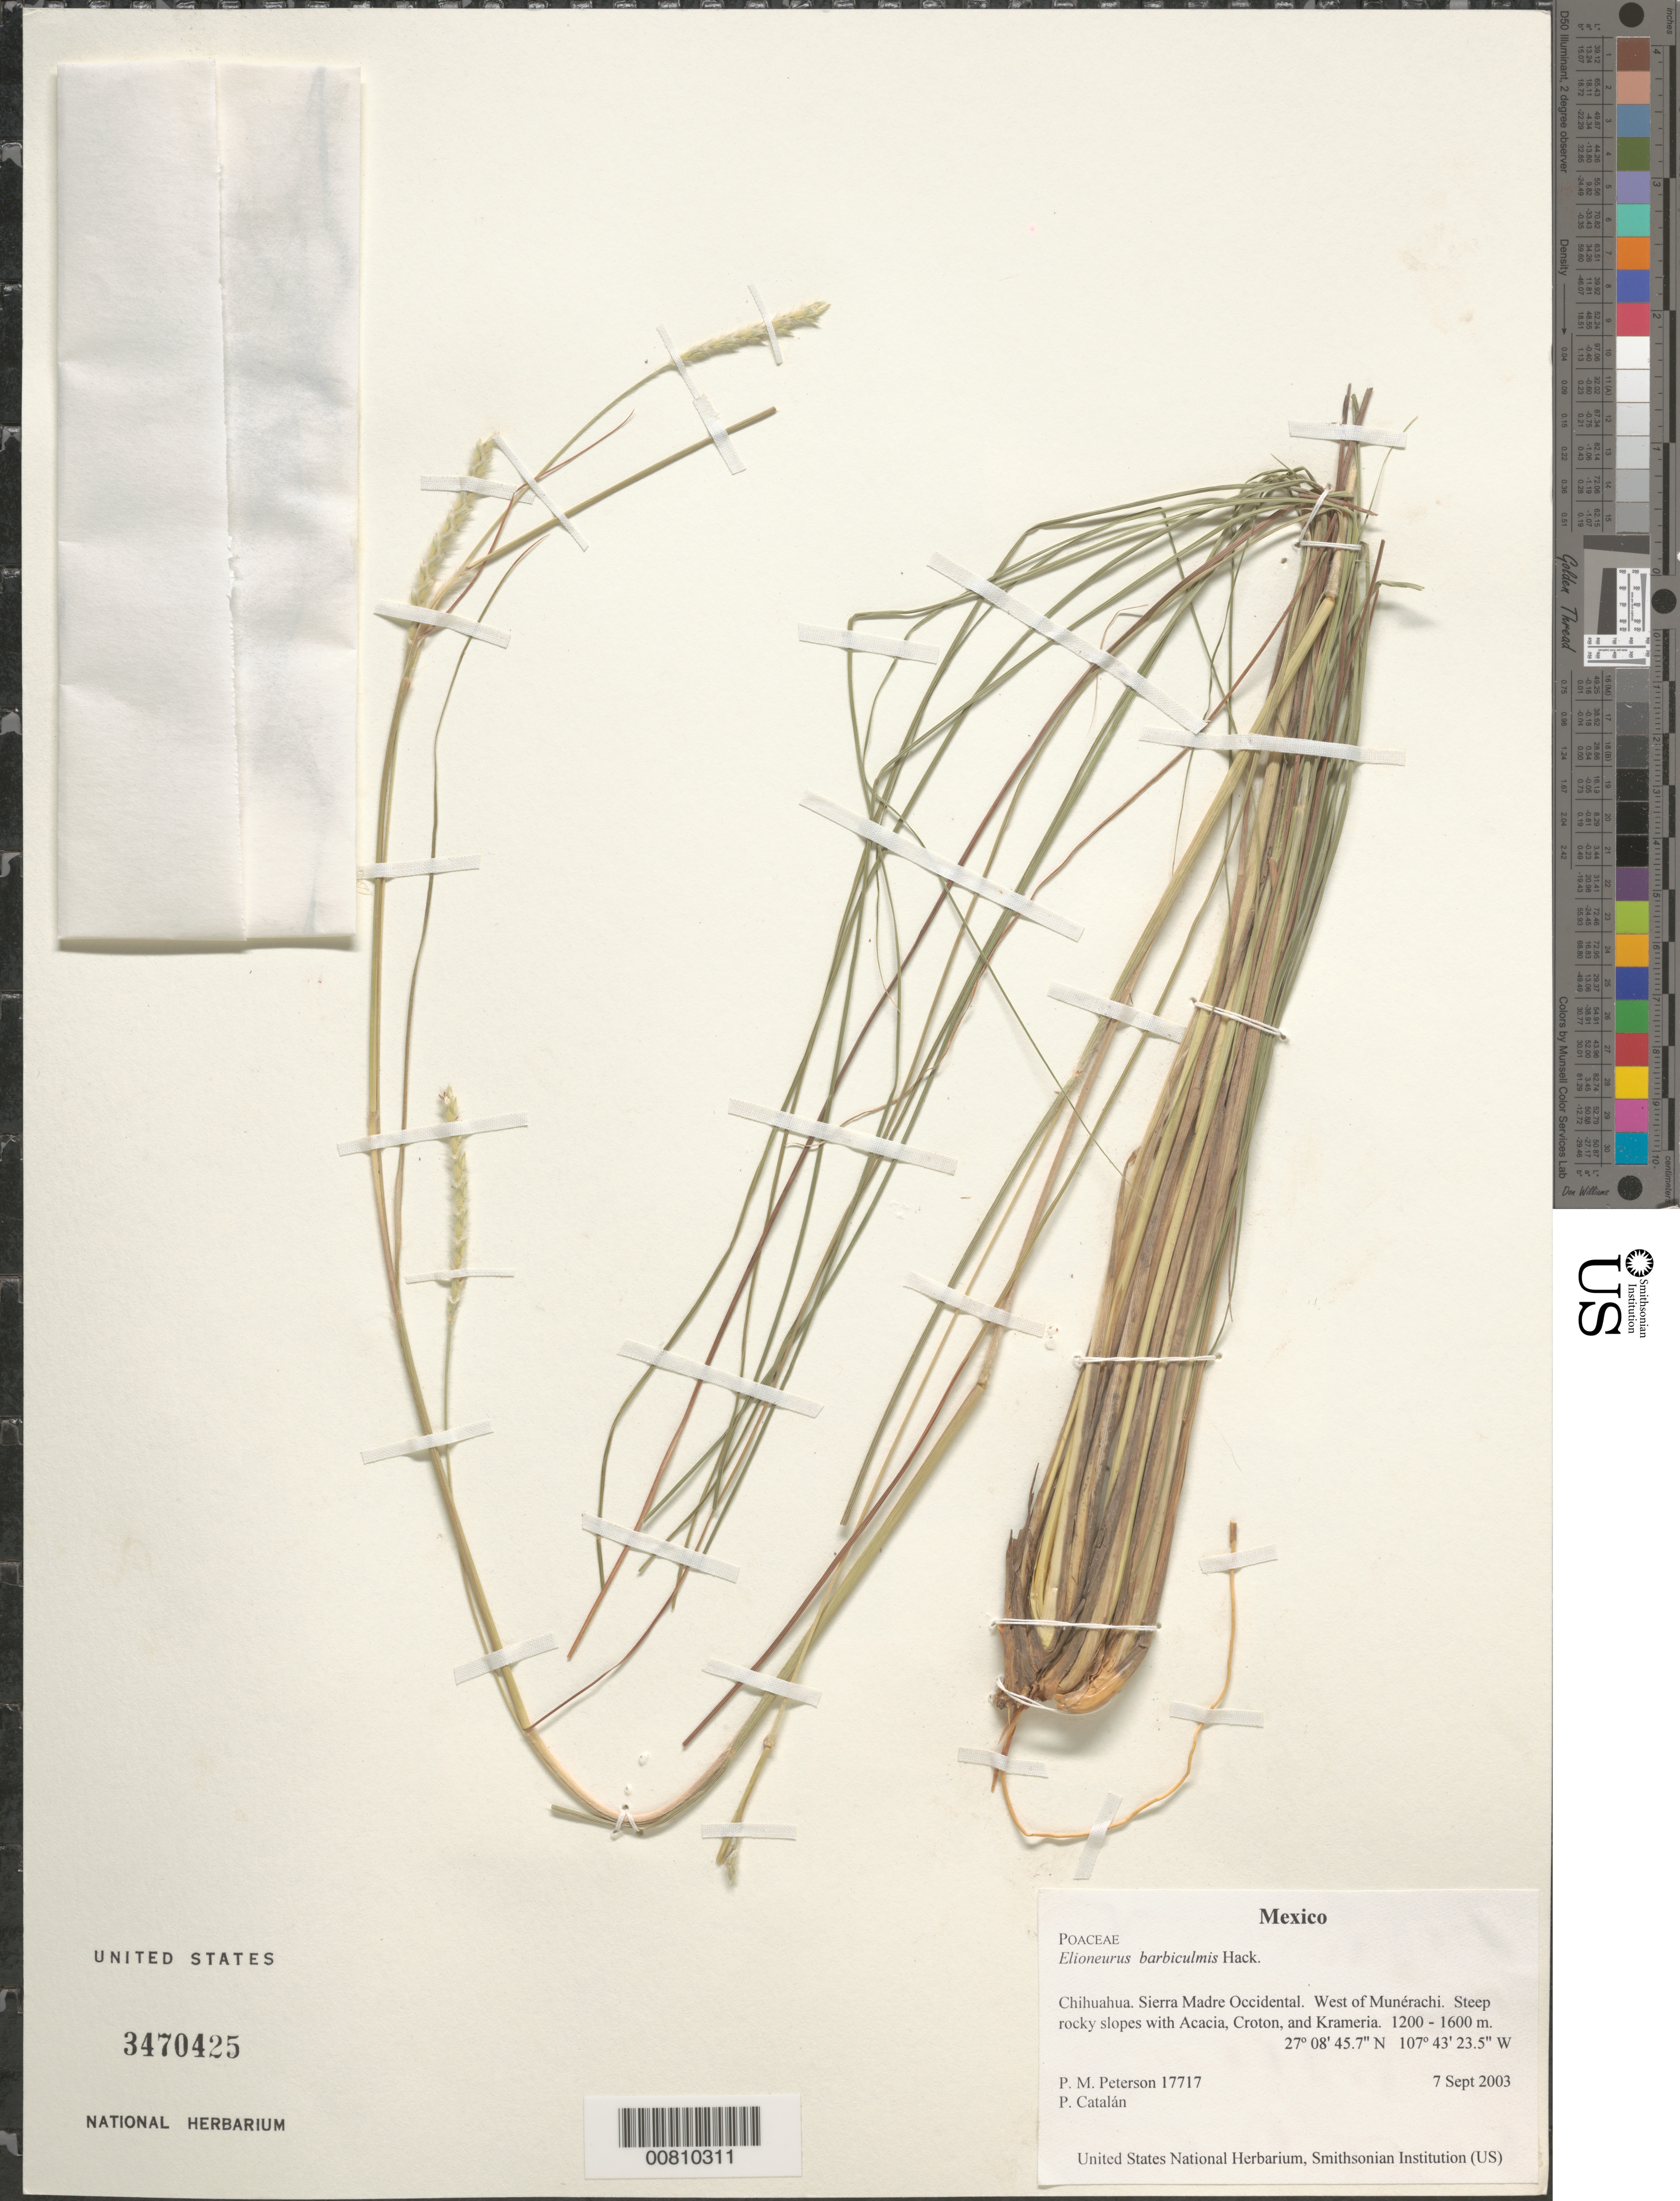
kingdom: Plantae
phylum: Tracheophyta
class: Liliopsida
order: Poales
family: Poaceae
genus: Elionurus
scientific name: Elionurus barbiculmis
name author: Hack. in A. DC.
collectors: P. M. Peterson & P. Catalán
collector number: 17717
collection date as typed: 07 Sep 2003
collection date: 2003-09-07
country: Mexico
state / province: Chihuahua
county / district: Sierra Madre Occidental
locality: West of Munérachi. Steep rocky slopes with Acacia, Croton, and Krameria.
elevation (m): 1200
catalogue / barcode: US 3470425